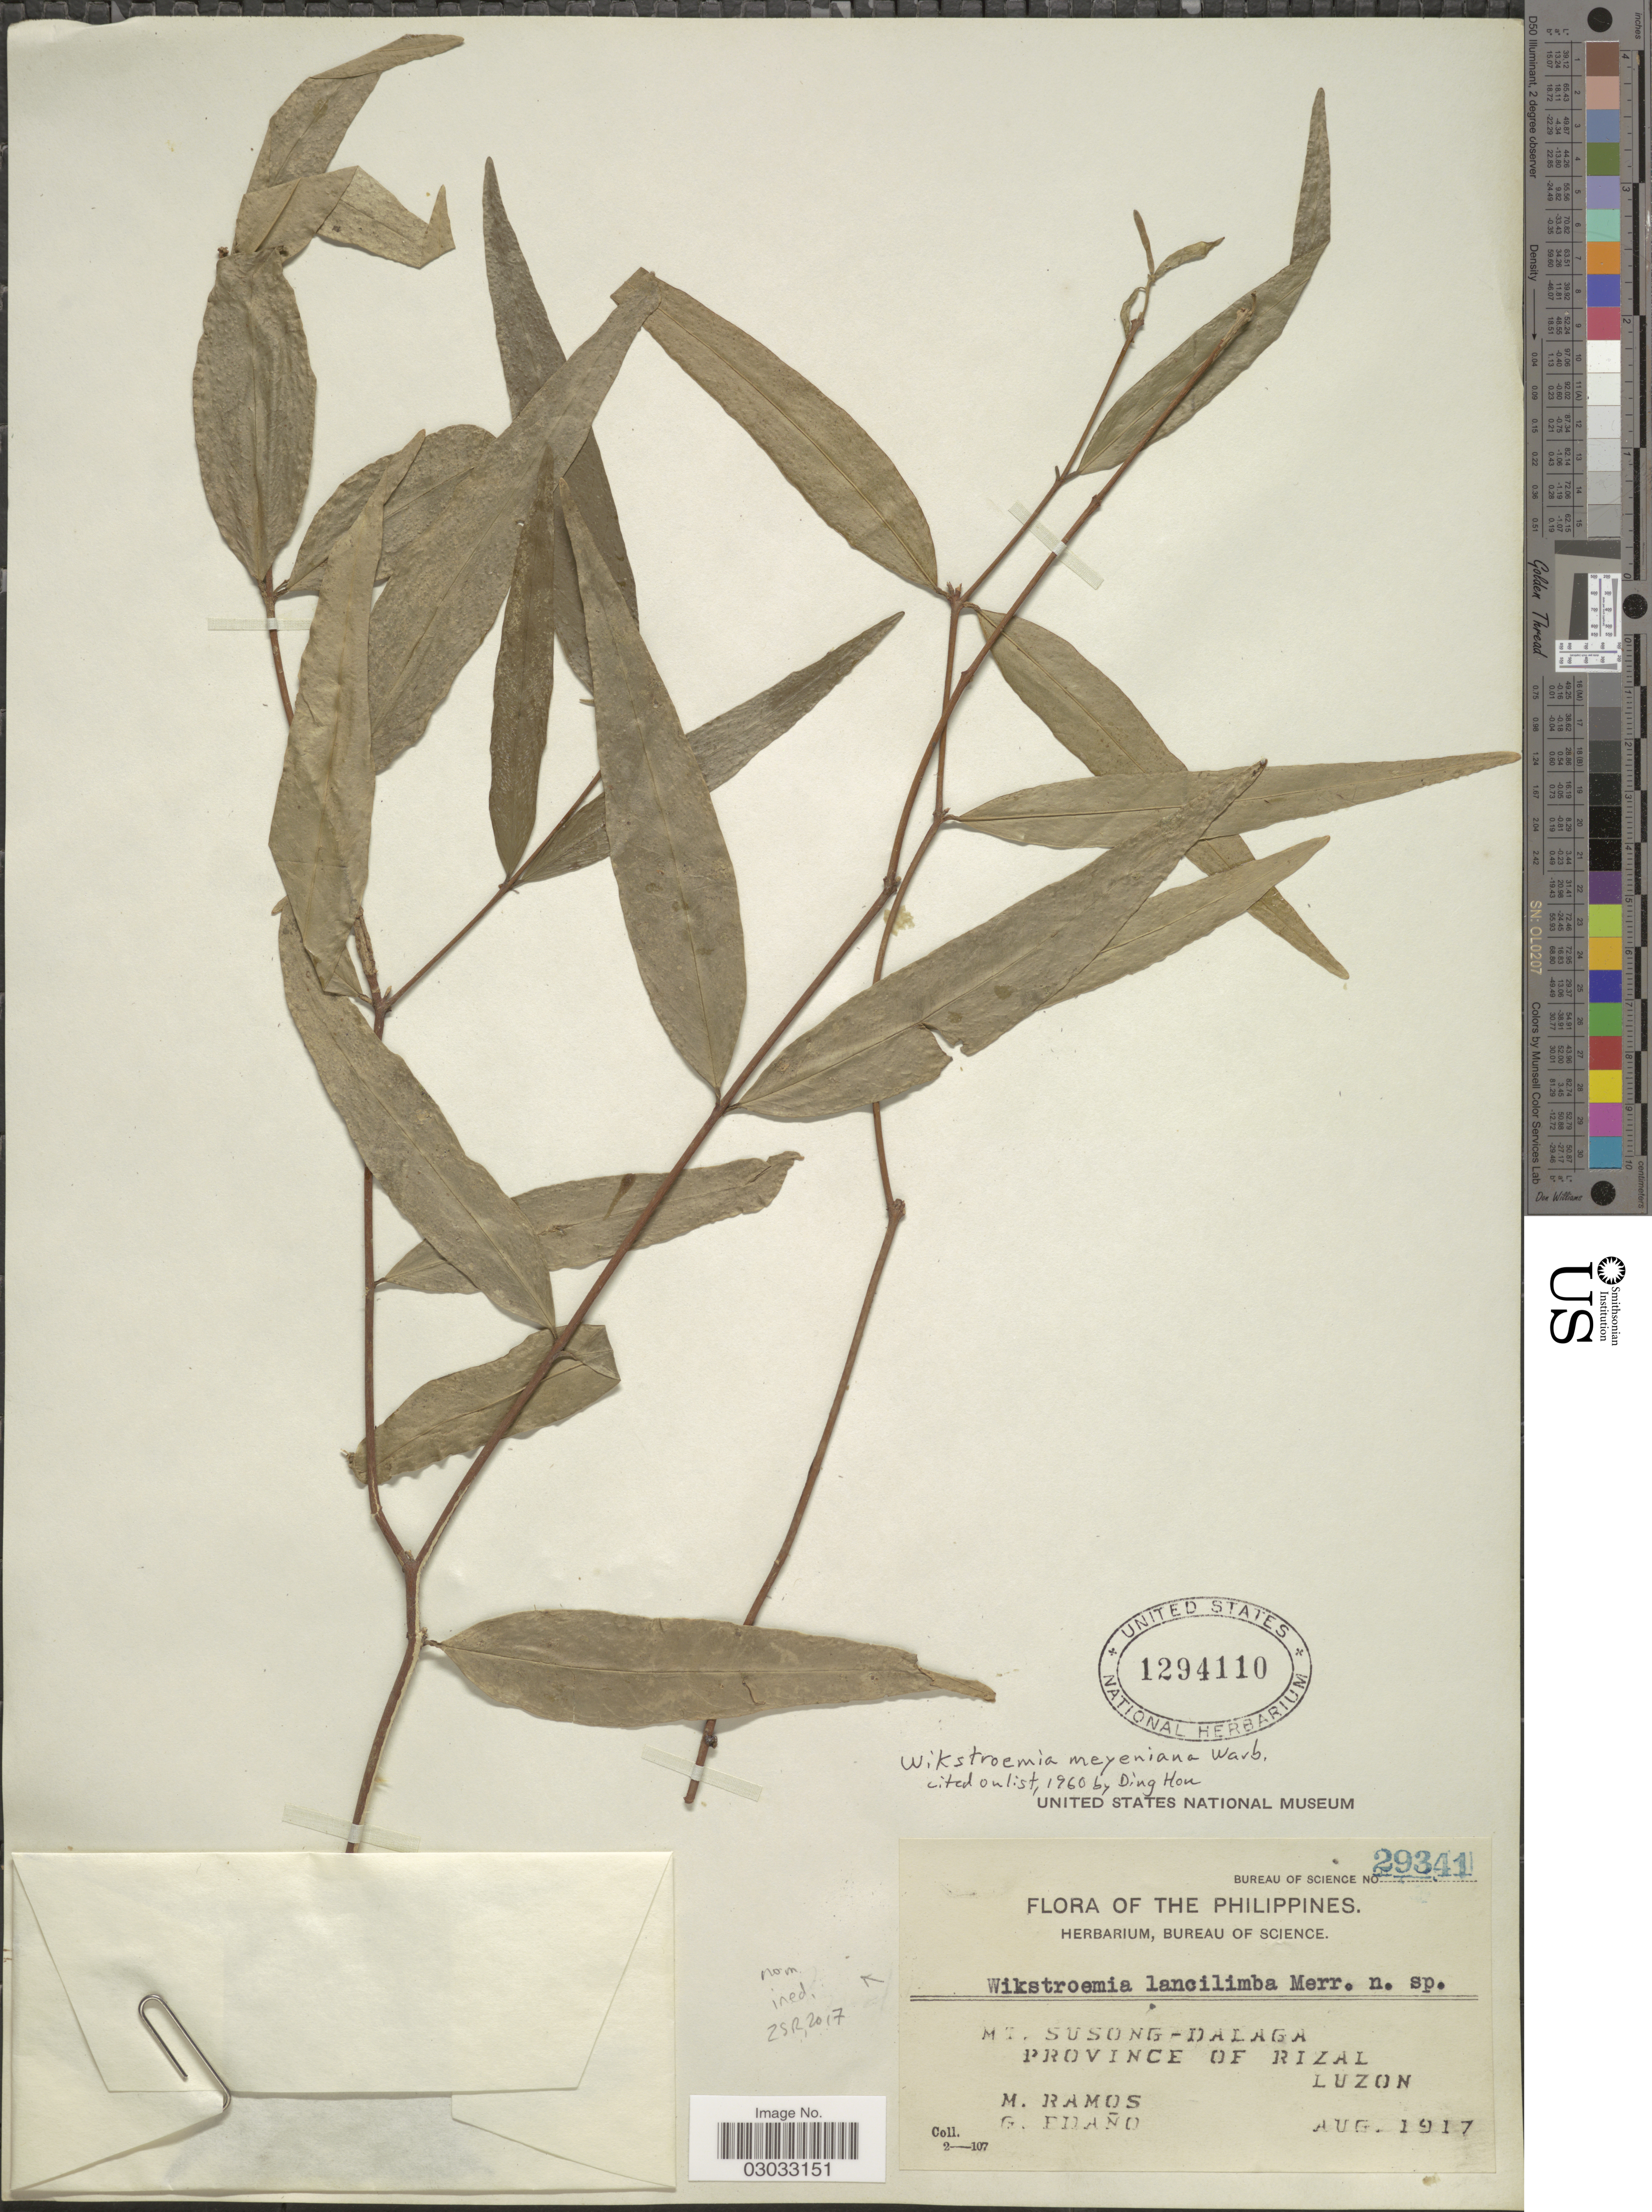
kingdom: Plantae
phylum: Tracheophyta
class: Magnoliopsida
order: Malvales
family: Thymelaeaceae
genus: Wikstroemia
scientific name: Wikstroemia meyeniana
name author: Warb.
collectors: M. Ramos & G. Edaño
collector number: Bureau of Science 29341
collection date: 1917-08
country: Philippines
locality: Mt. Susong-Dalaga, Province of Rizal, Luzon.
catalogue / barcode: US 1294110